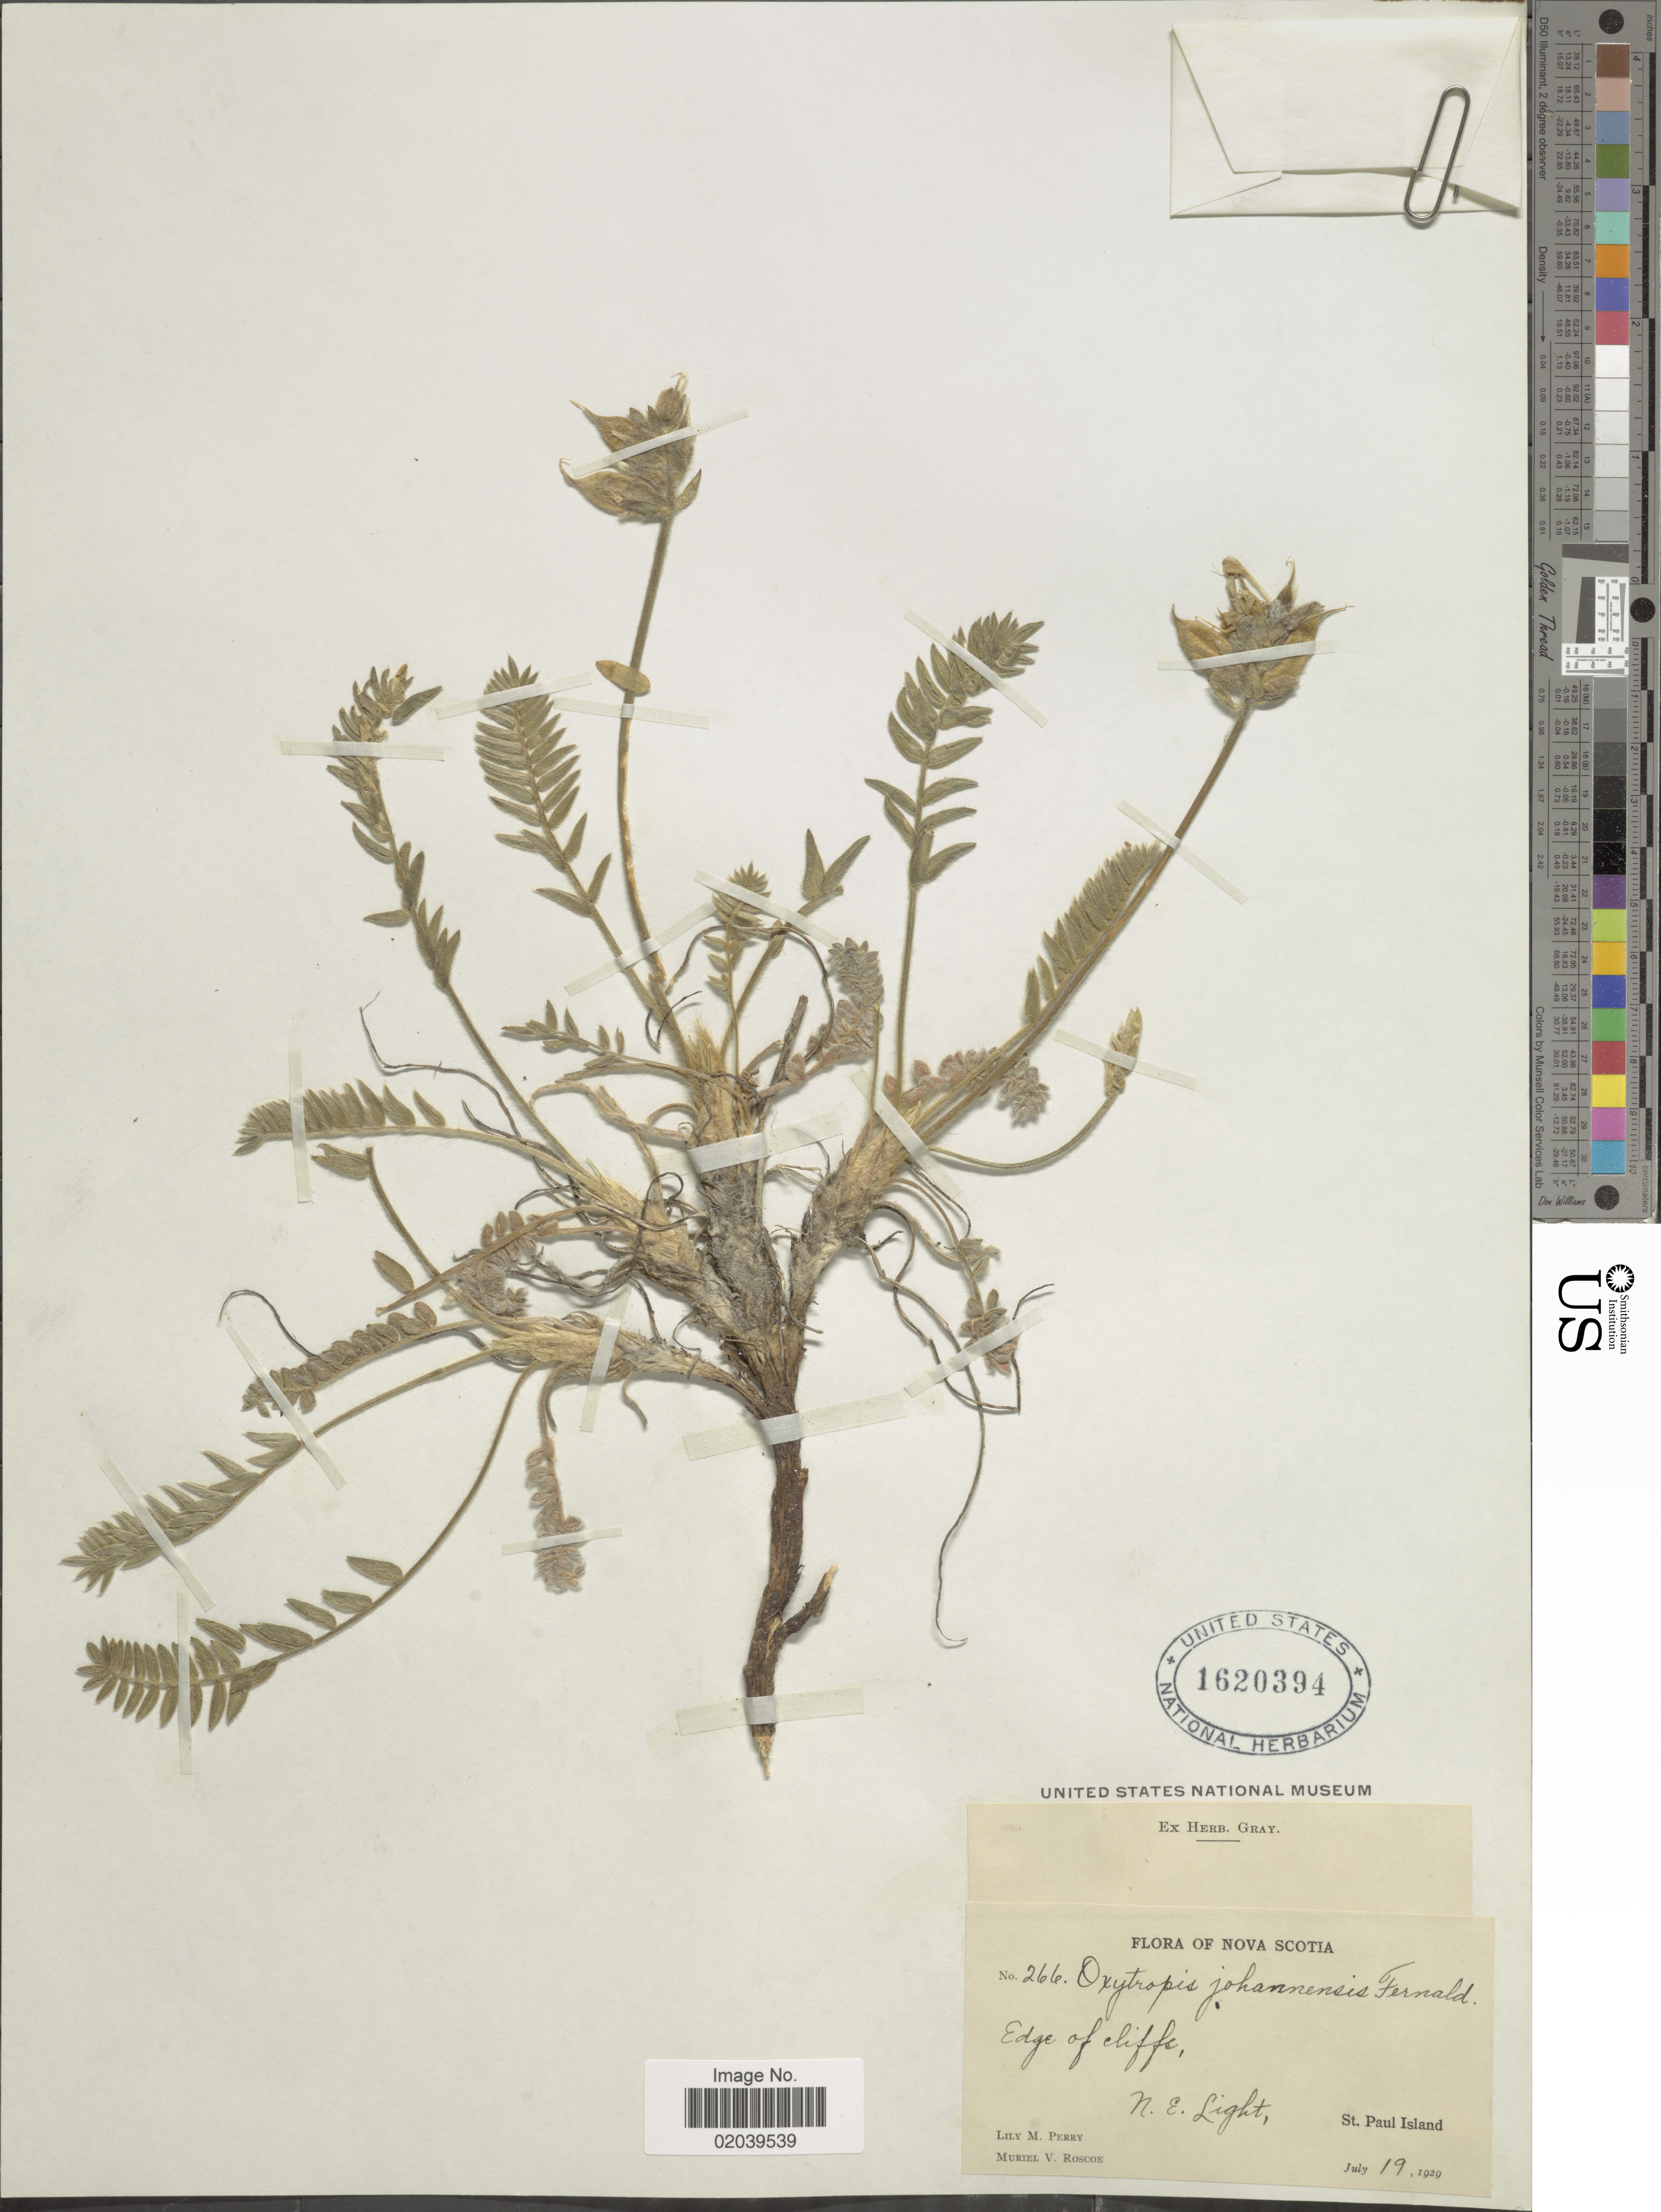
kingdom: Plantae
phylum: Tracheophyta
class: Magnoliopsida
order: Fabales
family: Fabaceae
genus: Oxytropis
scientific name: Oxytropis campestris var. johannensis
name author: Fernald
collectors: L. M. Perry & M. Roscoe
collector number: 266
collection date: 1929-07-19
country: Canada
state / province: Nova Scotia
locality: Edge of cliffs, N. E. Light, St. Paul Island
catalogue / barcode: US 1620394